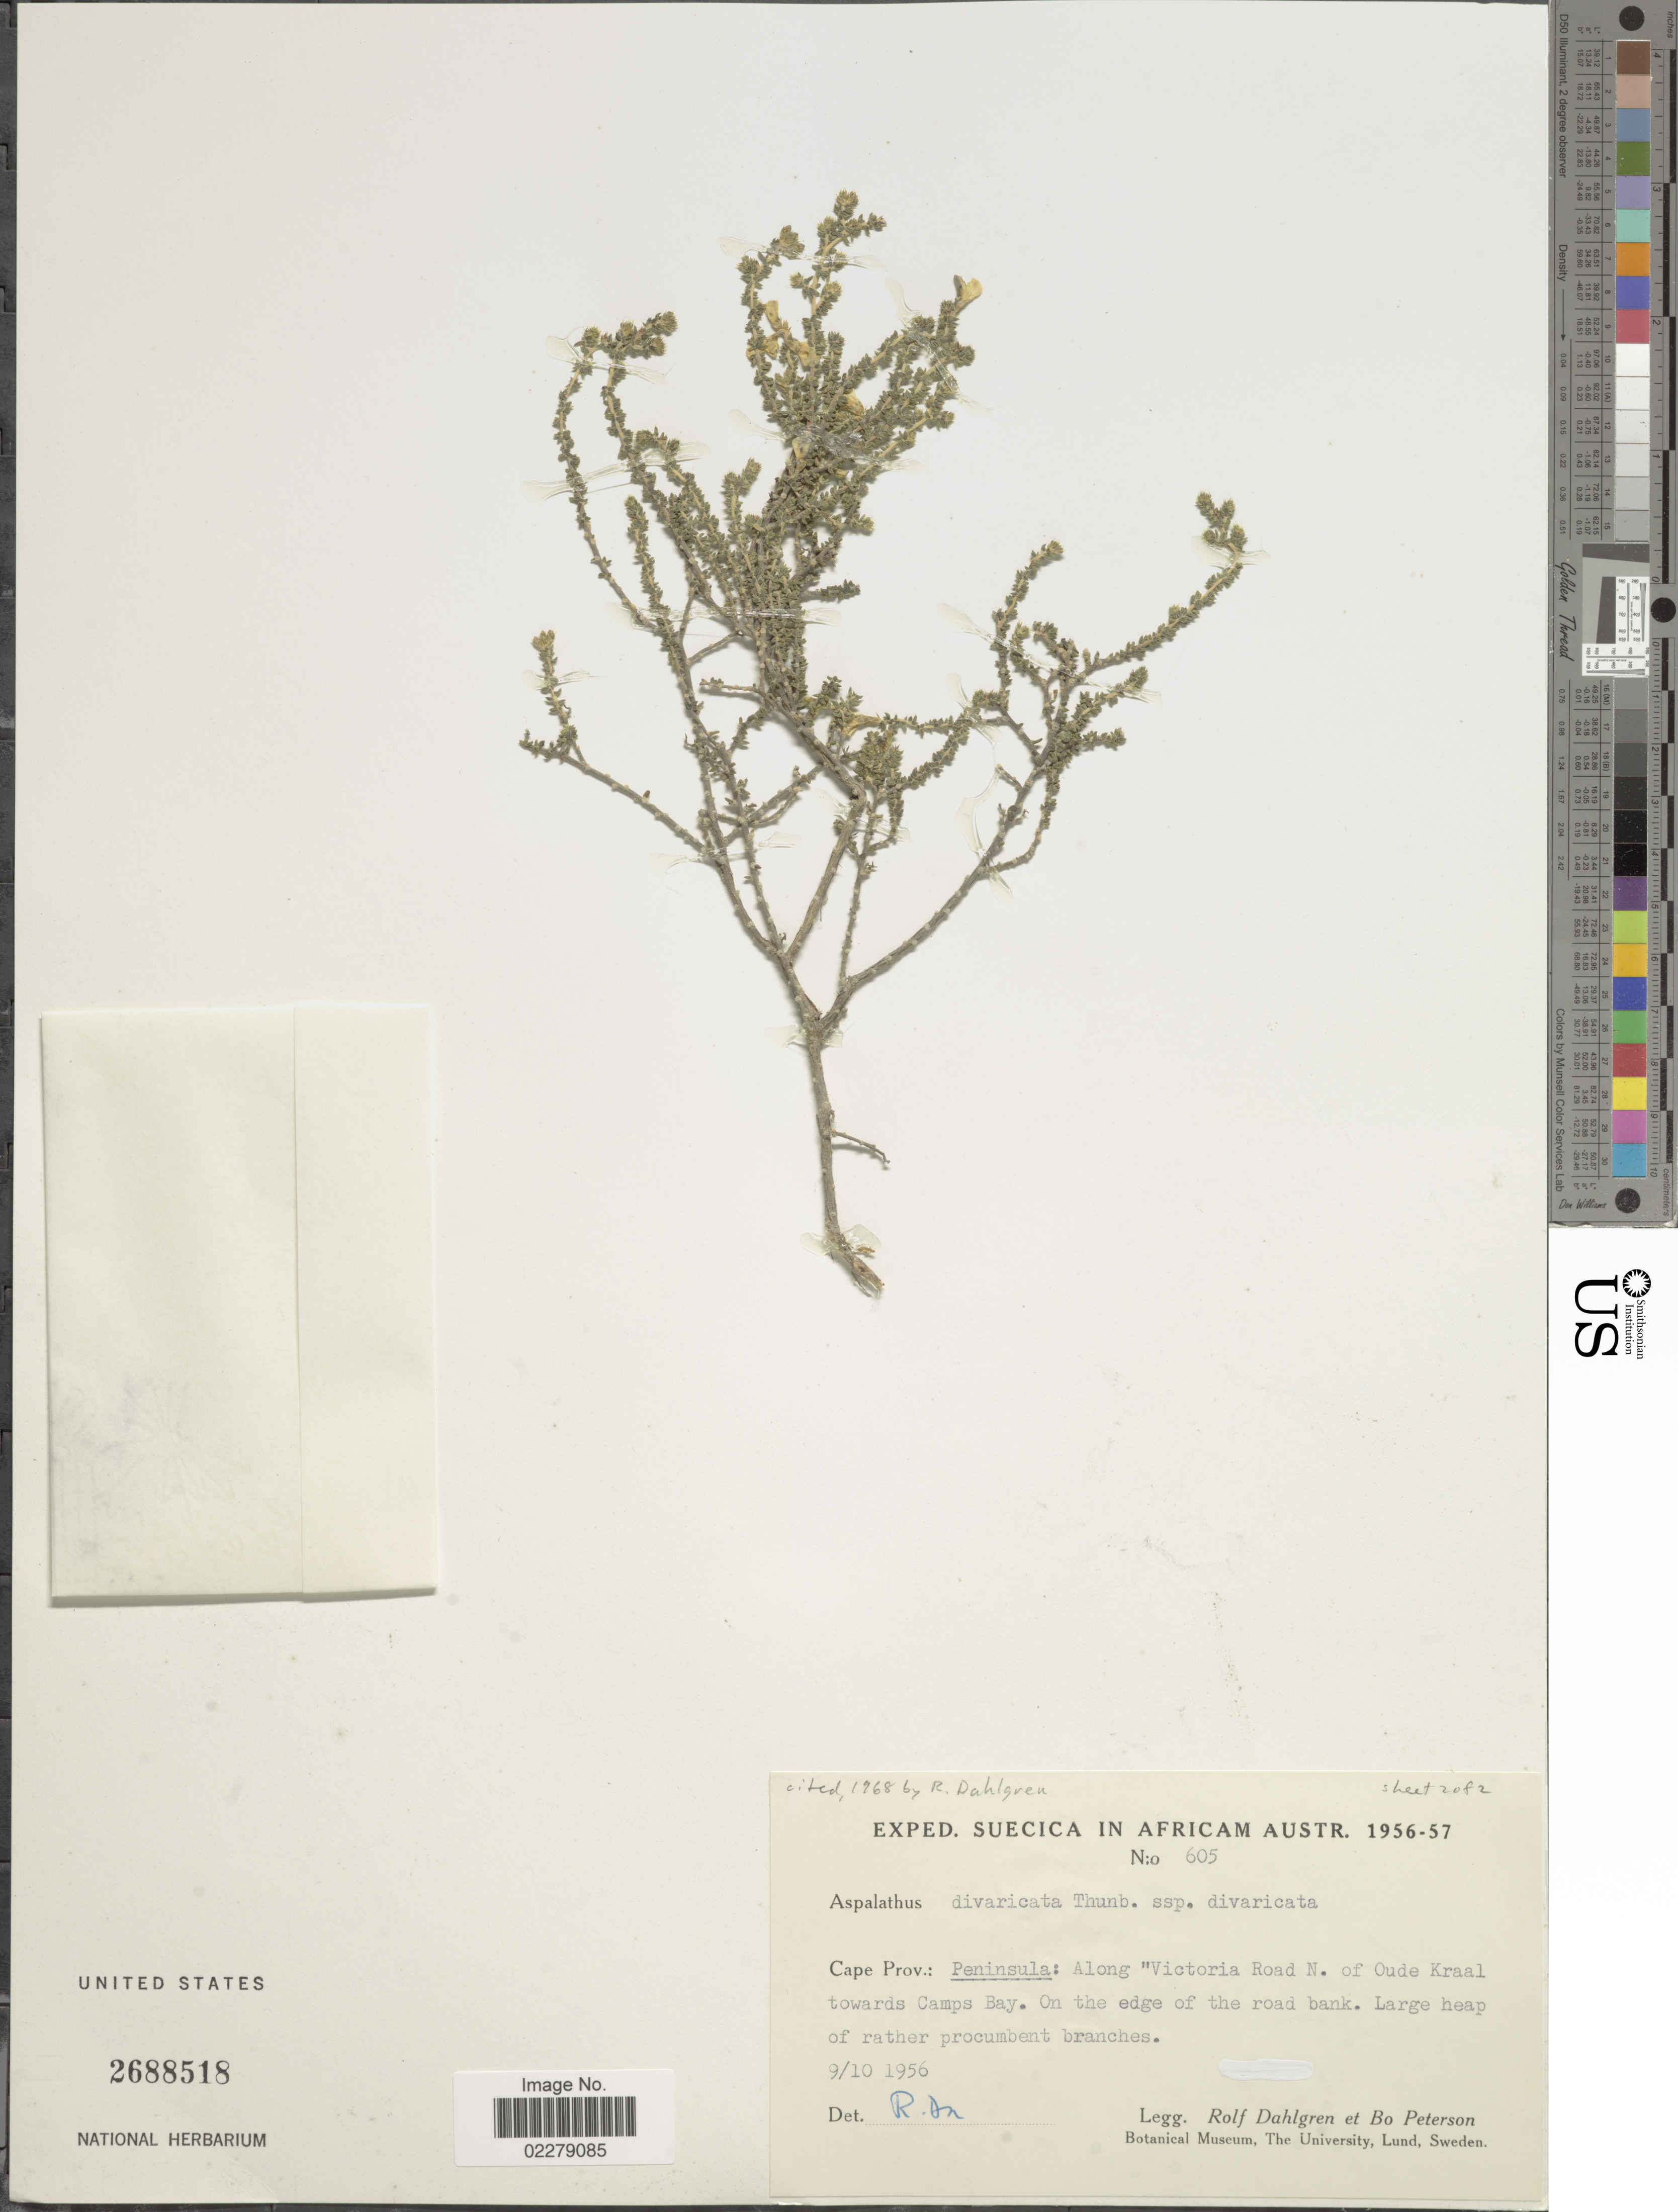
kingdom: Plantae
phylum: Tracheophyta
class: Magnoliopsida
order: Fabales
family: Fabaceae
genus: Aspalathus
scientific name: Aspalathus divaricata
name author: Thunb.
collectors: R. Dahlgren & B. H. Peterson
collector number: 605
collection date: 1956-10-09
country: South Africa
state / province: Western Cape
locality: Peninsula: Along "Victoria Road" N. of Oude Kraal towards Camp Bay. on edge of the road bank.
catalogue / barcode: US 2688518